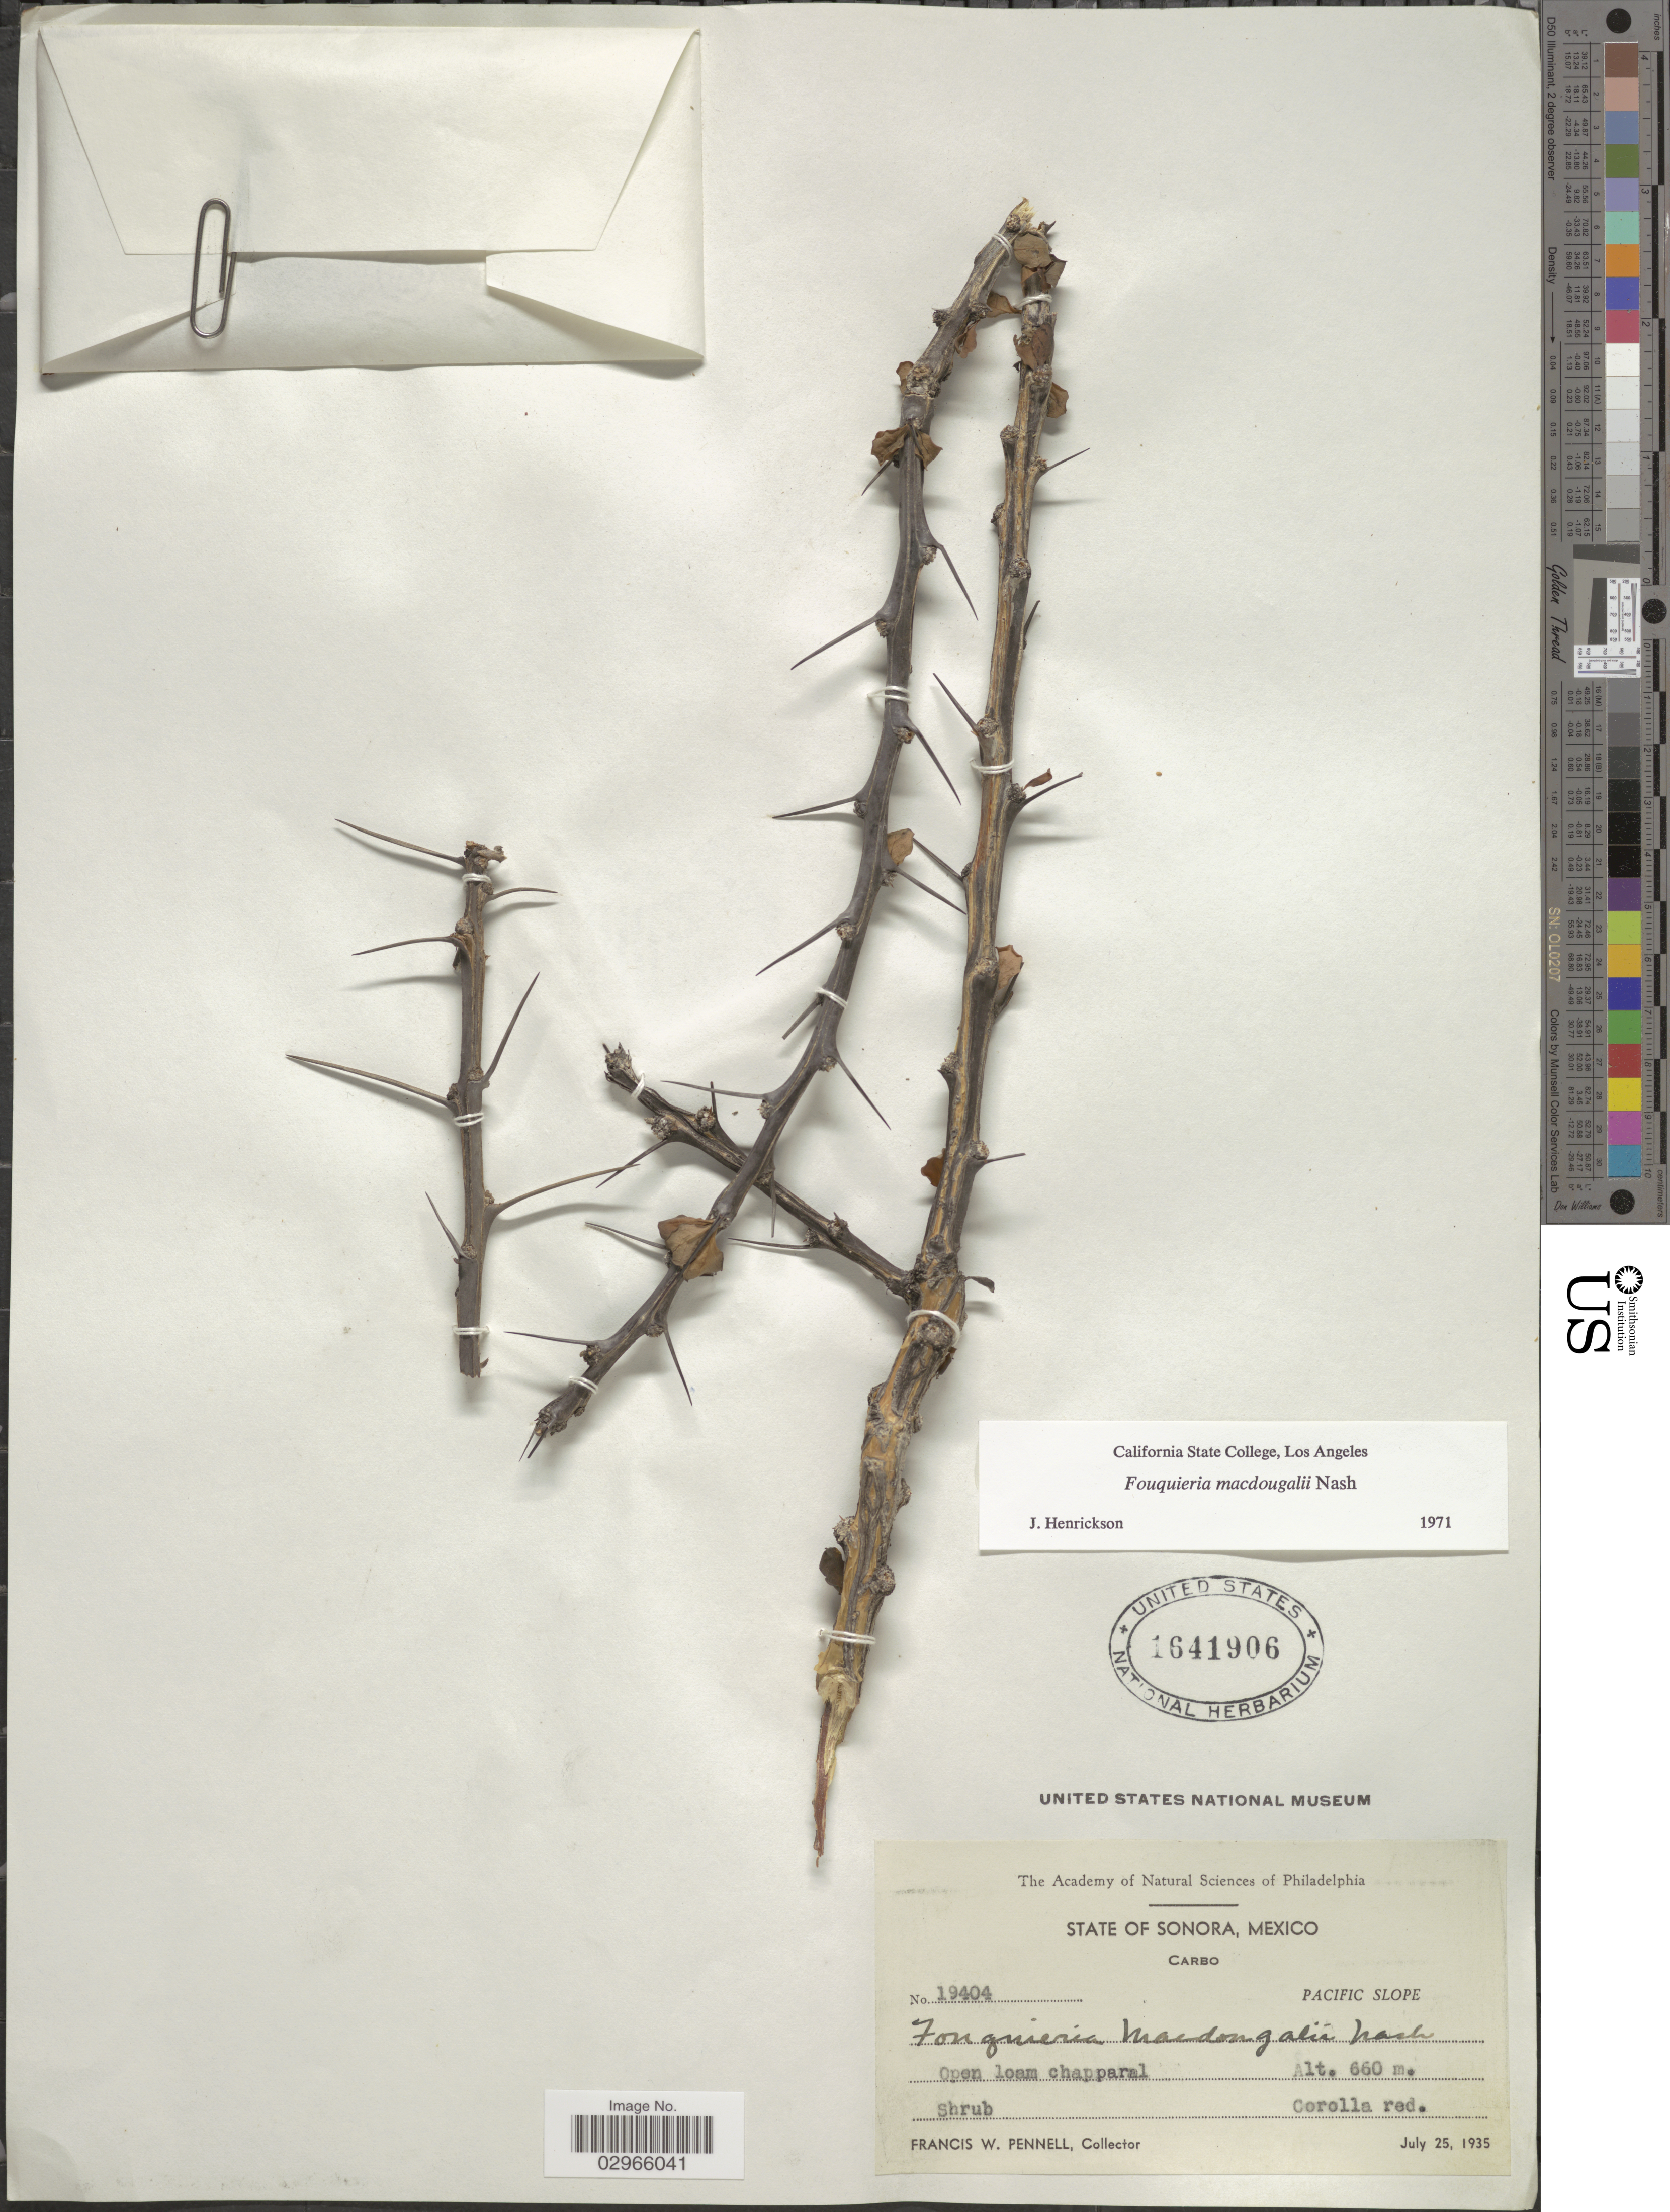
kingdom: Plantae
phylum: Tracheophyta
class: Magnoliopsida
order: Ericales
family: Fouquieriaceae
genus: Fouquieria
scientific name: Fouquieria macdougalii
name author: Nash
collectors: F. W. Pennell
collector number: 19404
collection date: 1935-07-25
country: Mexico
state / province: Sonora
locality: Carbo. Pacific Slope. Open loam chapparal.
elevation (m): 660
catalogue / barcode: US 1641906